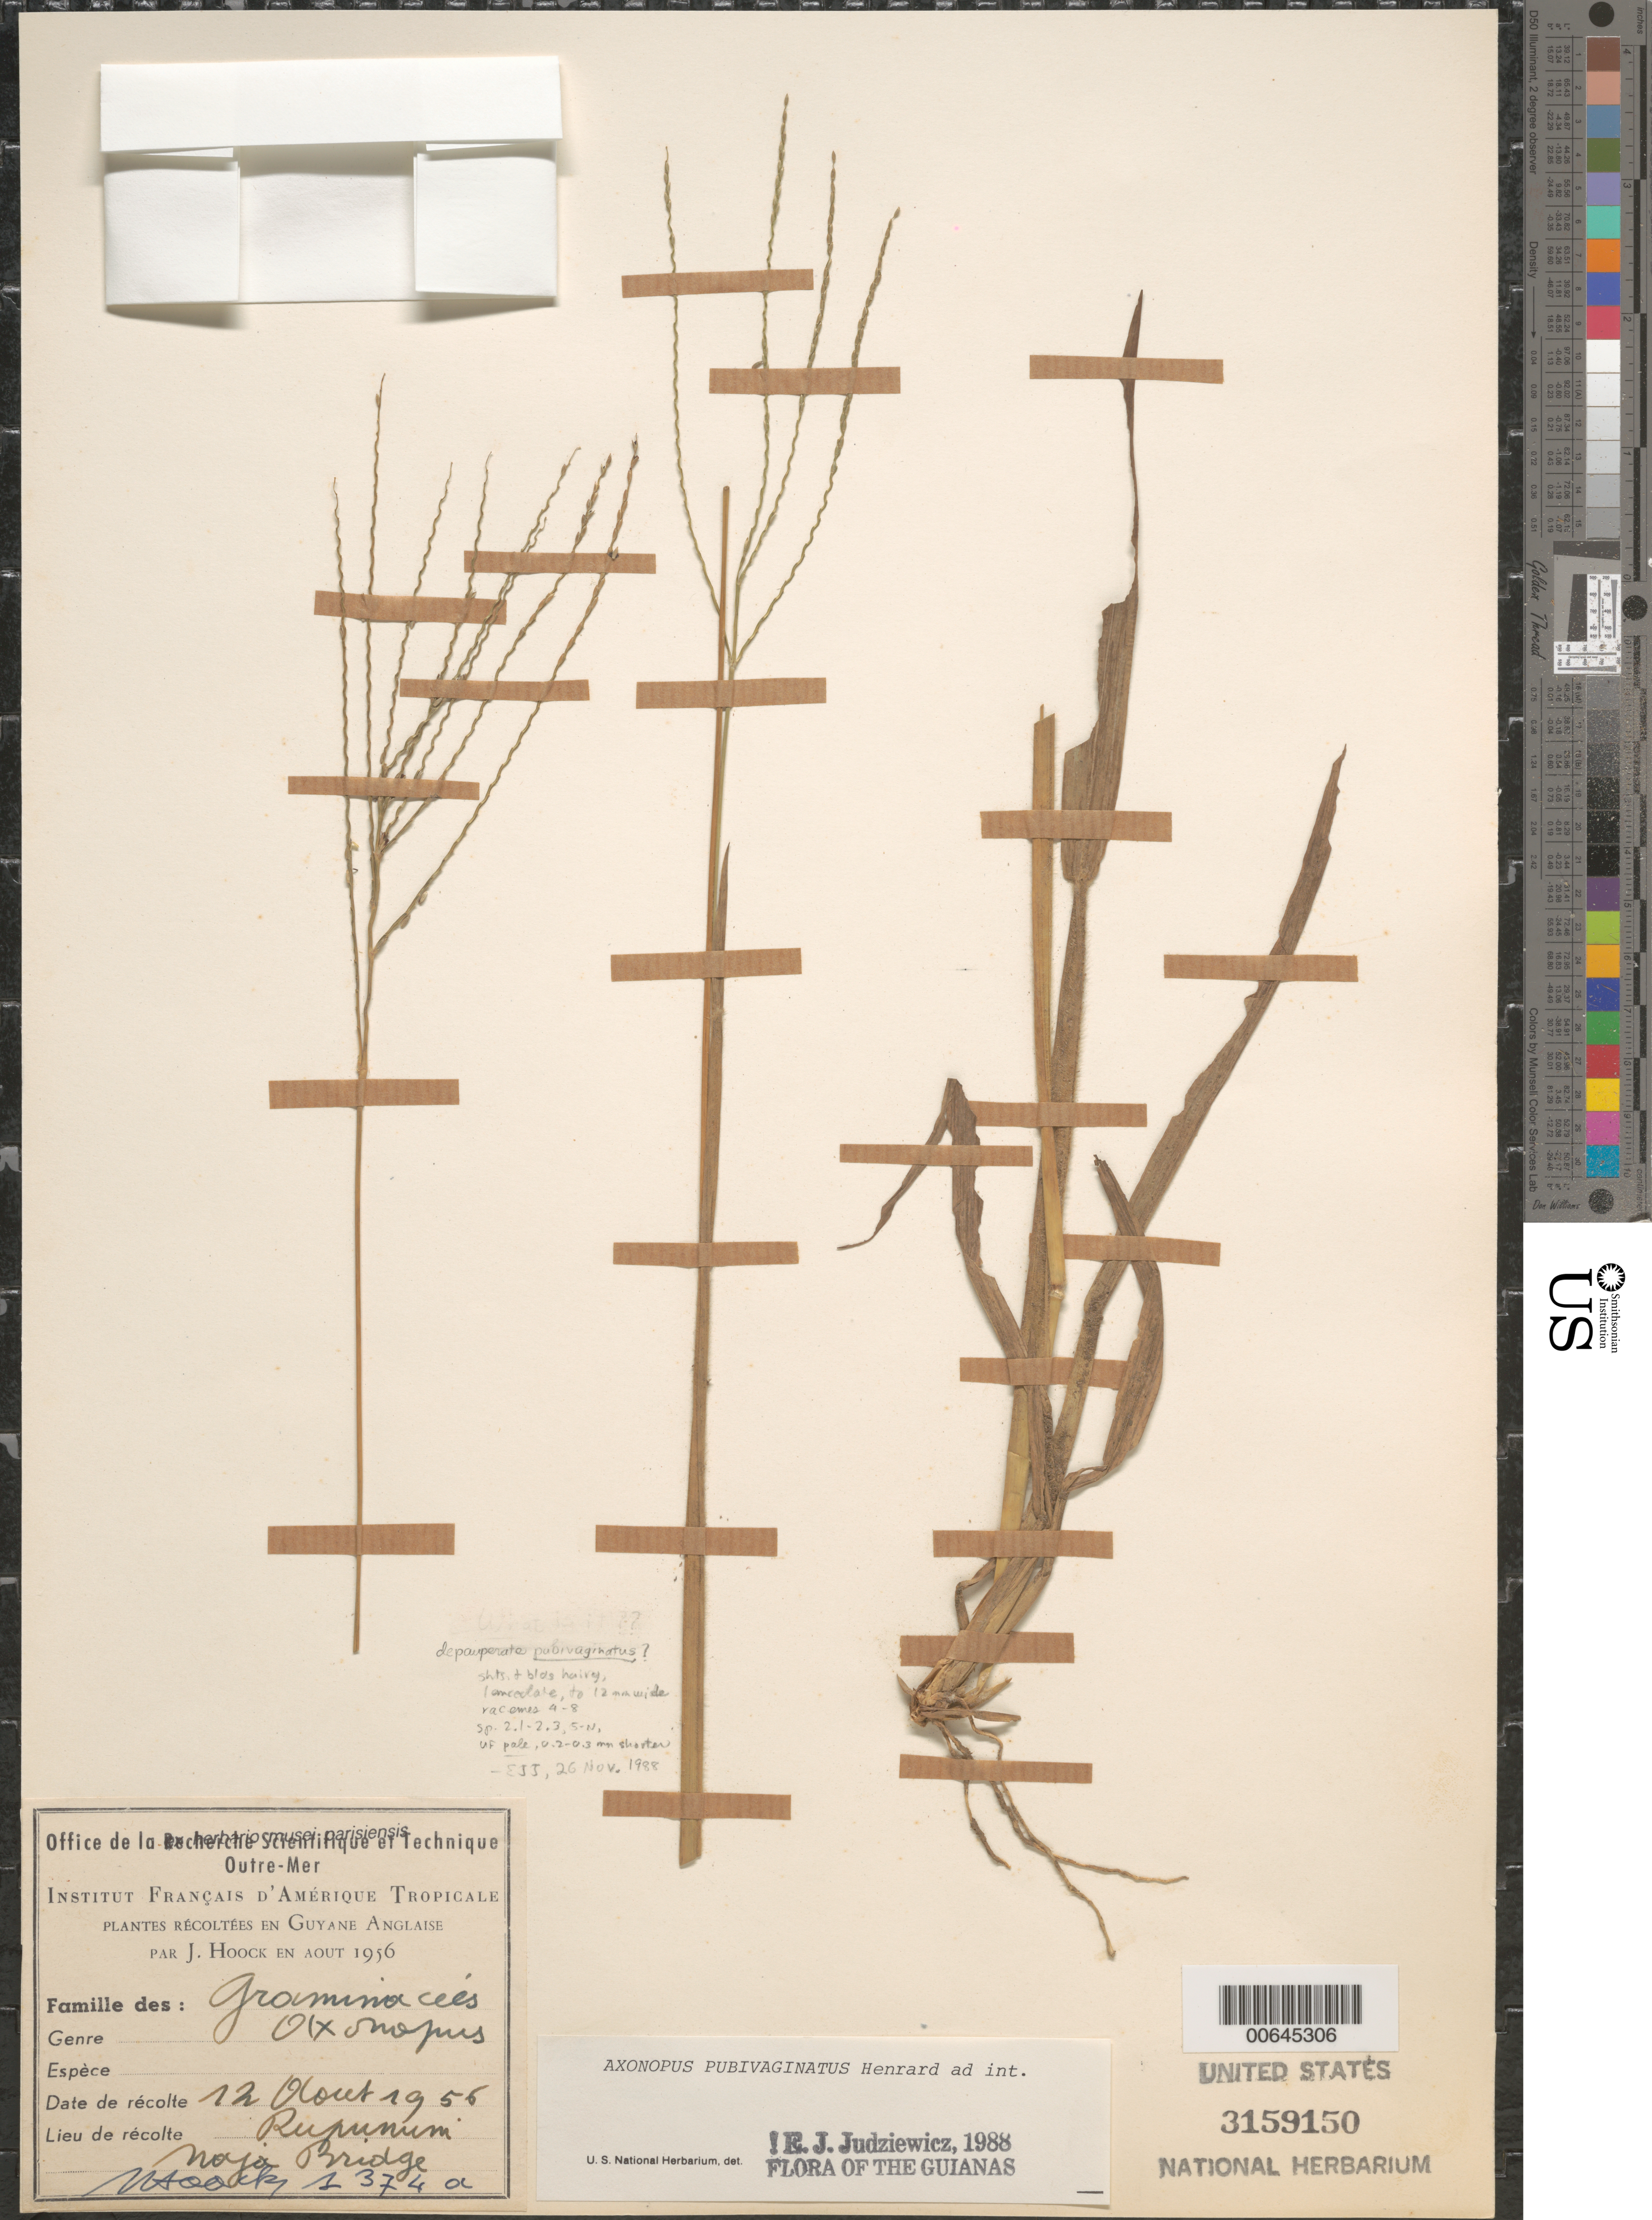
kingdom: Plantae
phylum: Tracheophyta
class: Liliopsida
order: Poales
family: Poaceae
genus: Axonopus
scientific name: Axonopus pubivaginatus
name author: Henr.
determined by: Judziewicz, E. J.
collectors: J. Hoock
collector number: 1374 a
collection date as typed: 12-Aug-56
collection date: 1956-08-12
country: Guyana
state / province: U. Takutu-U. Essequibo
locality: Rupununi, Route de Naja Bridge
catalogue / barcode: US 3159150